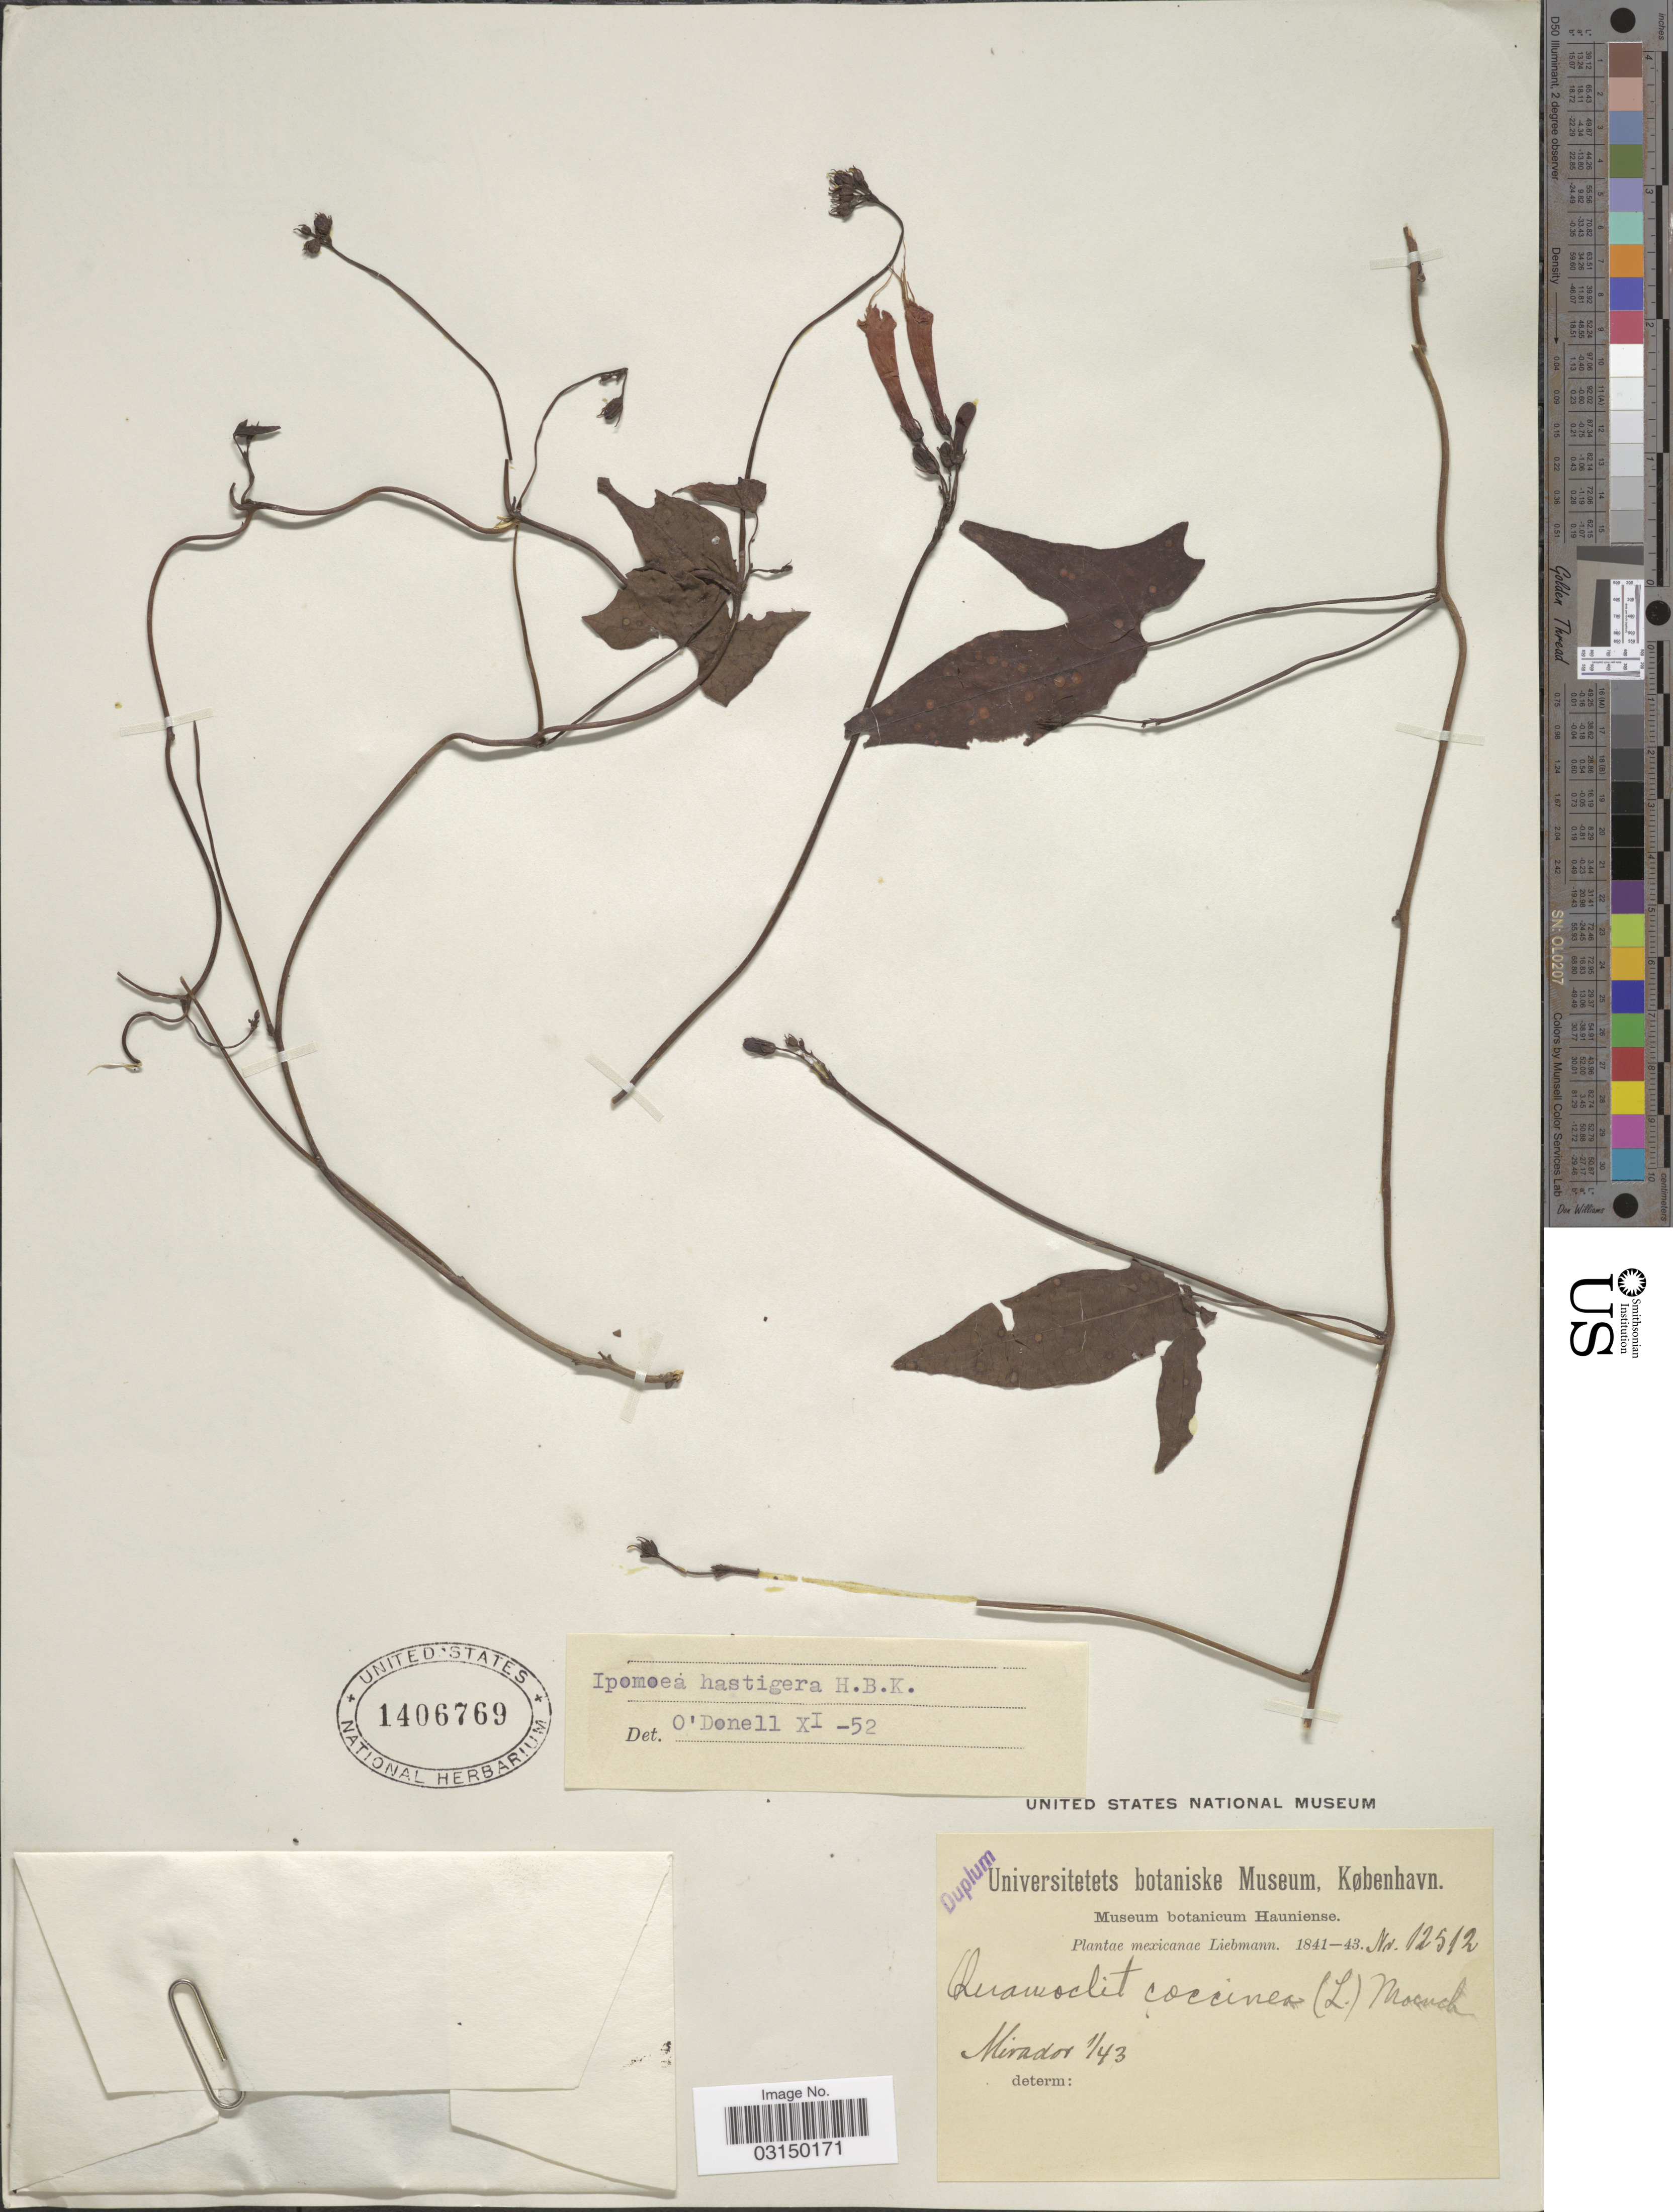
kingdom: Plantae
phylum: Tracheophyta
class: Magnoliopsida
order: Solanales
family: Convolvulaceae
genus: Ipomoea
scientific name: Ipomoea hastigera var. hastigera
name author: Kunth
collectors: Liebmann, --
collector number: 12512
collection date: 1843-01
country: Mexico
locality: Mirador.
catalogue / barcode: US 1406769